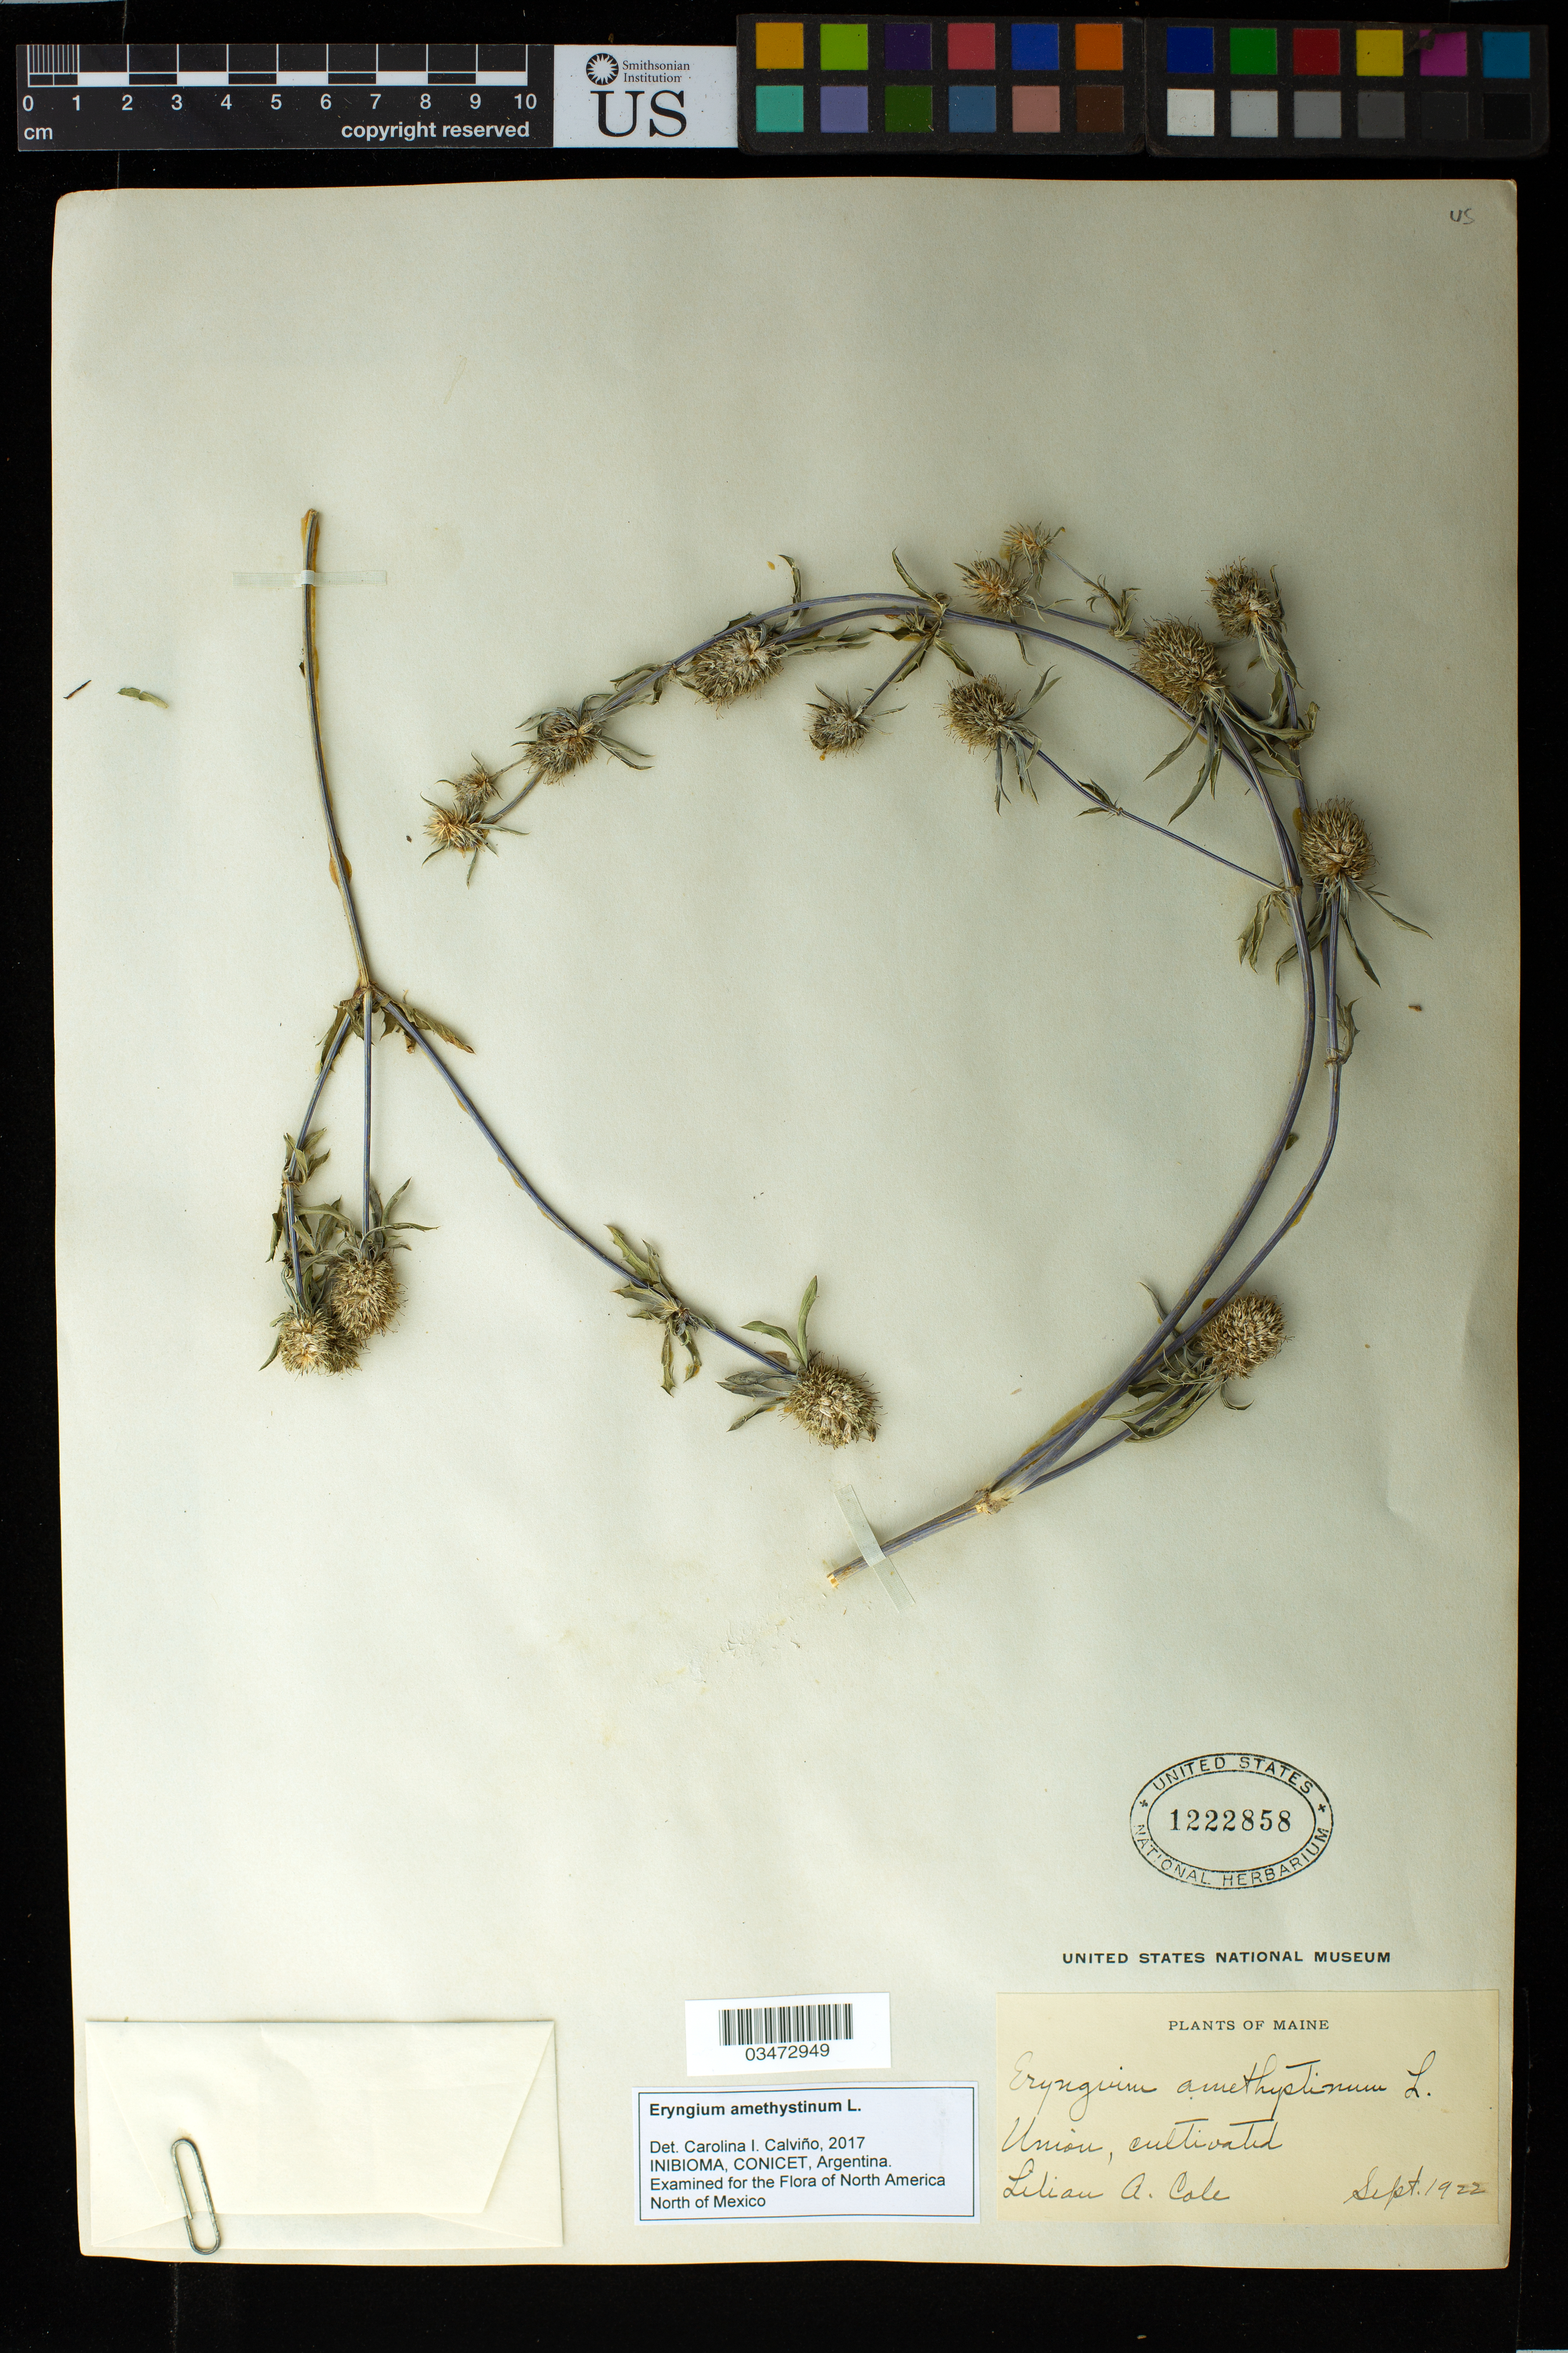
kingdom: Plantae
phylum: Tracheophyta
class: Magnoliopsida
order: Apiales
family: Apiaceae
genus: Eryngium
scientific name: Eryngium amethystinum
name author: L.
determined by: Calviño, C. I.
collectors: L. A. Cole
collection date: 1922-09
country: United States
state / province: Maine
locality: Union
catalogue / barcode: US 1222858